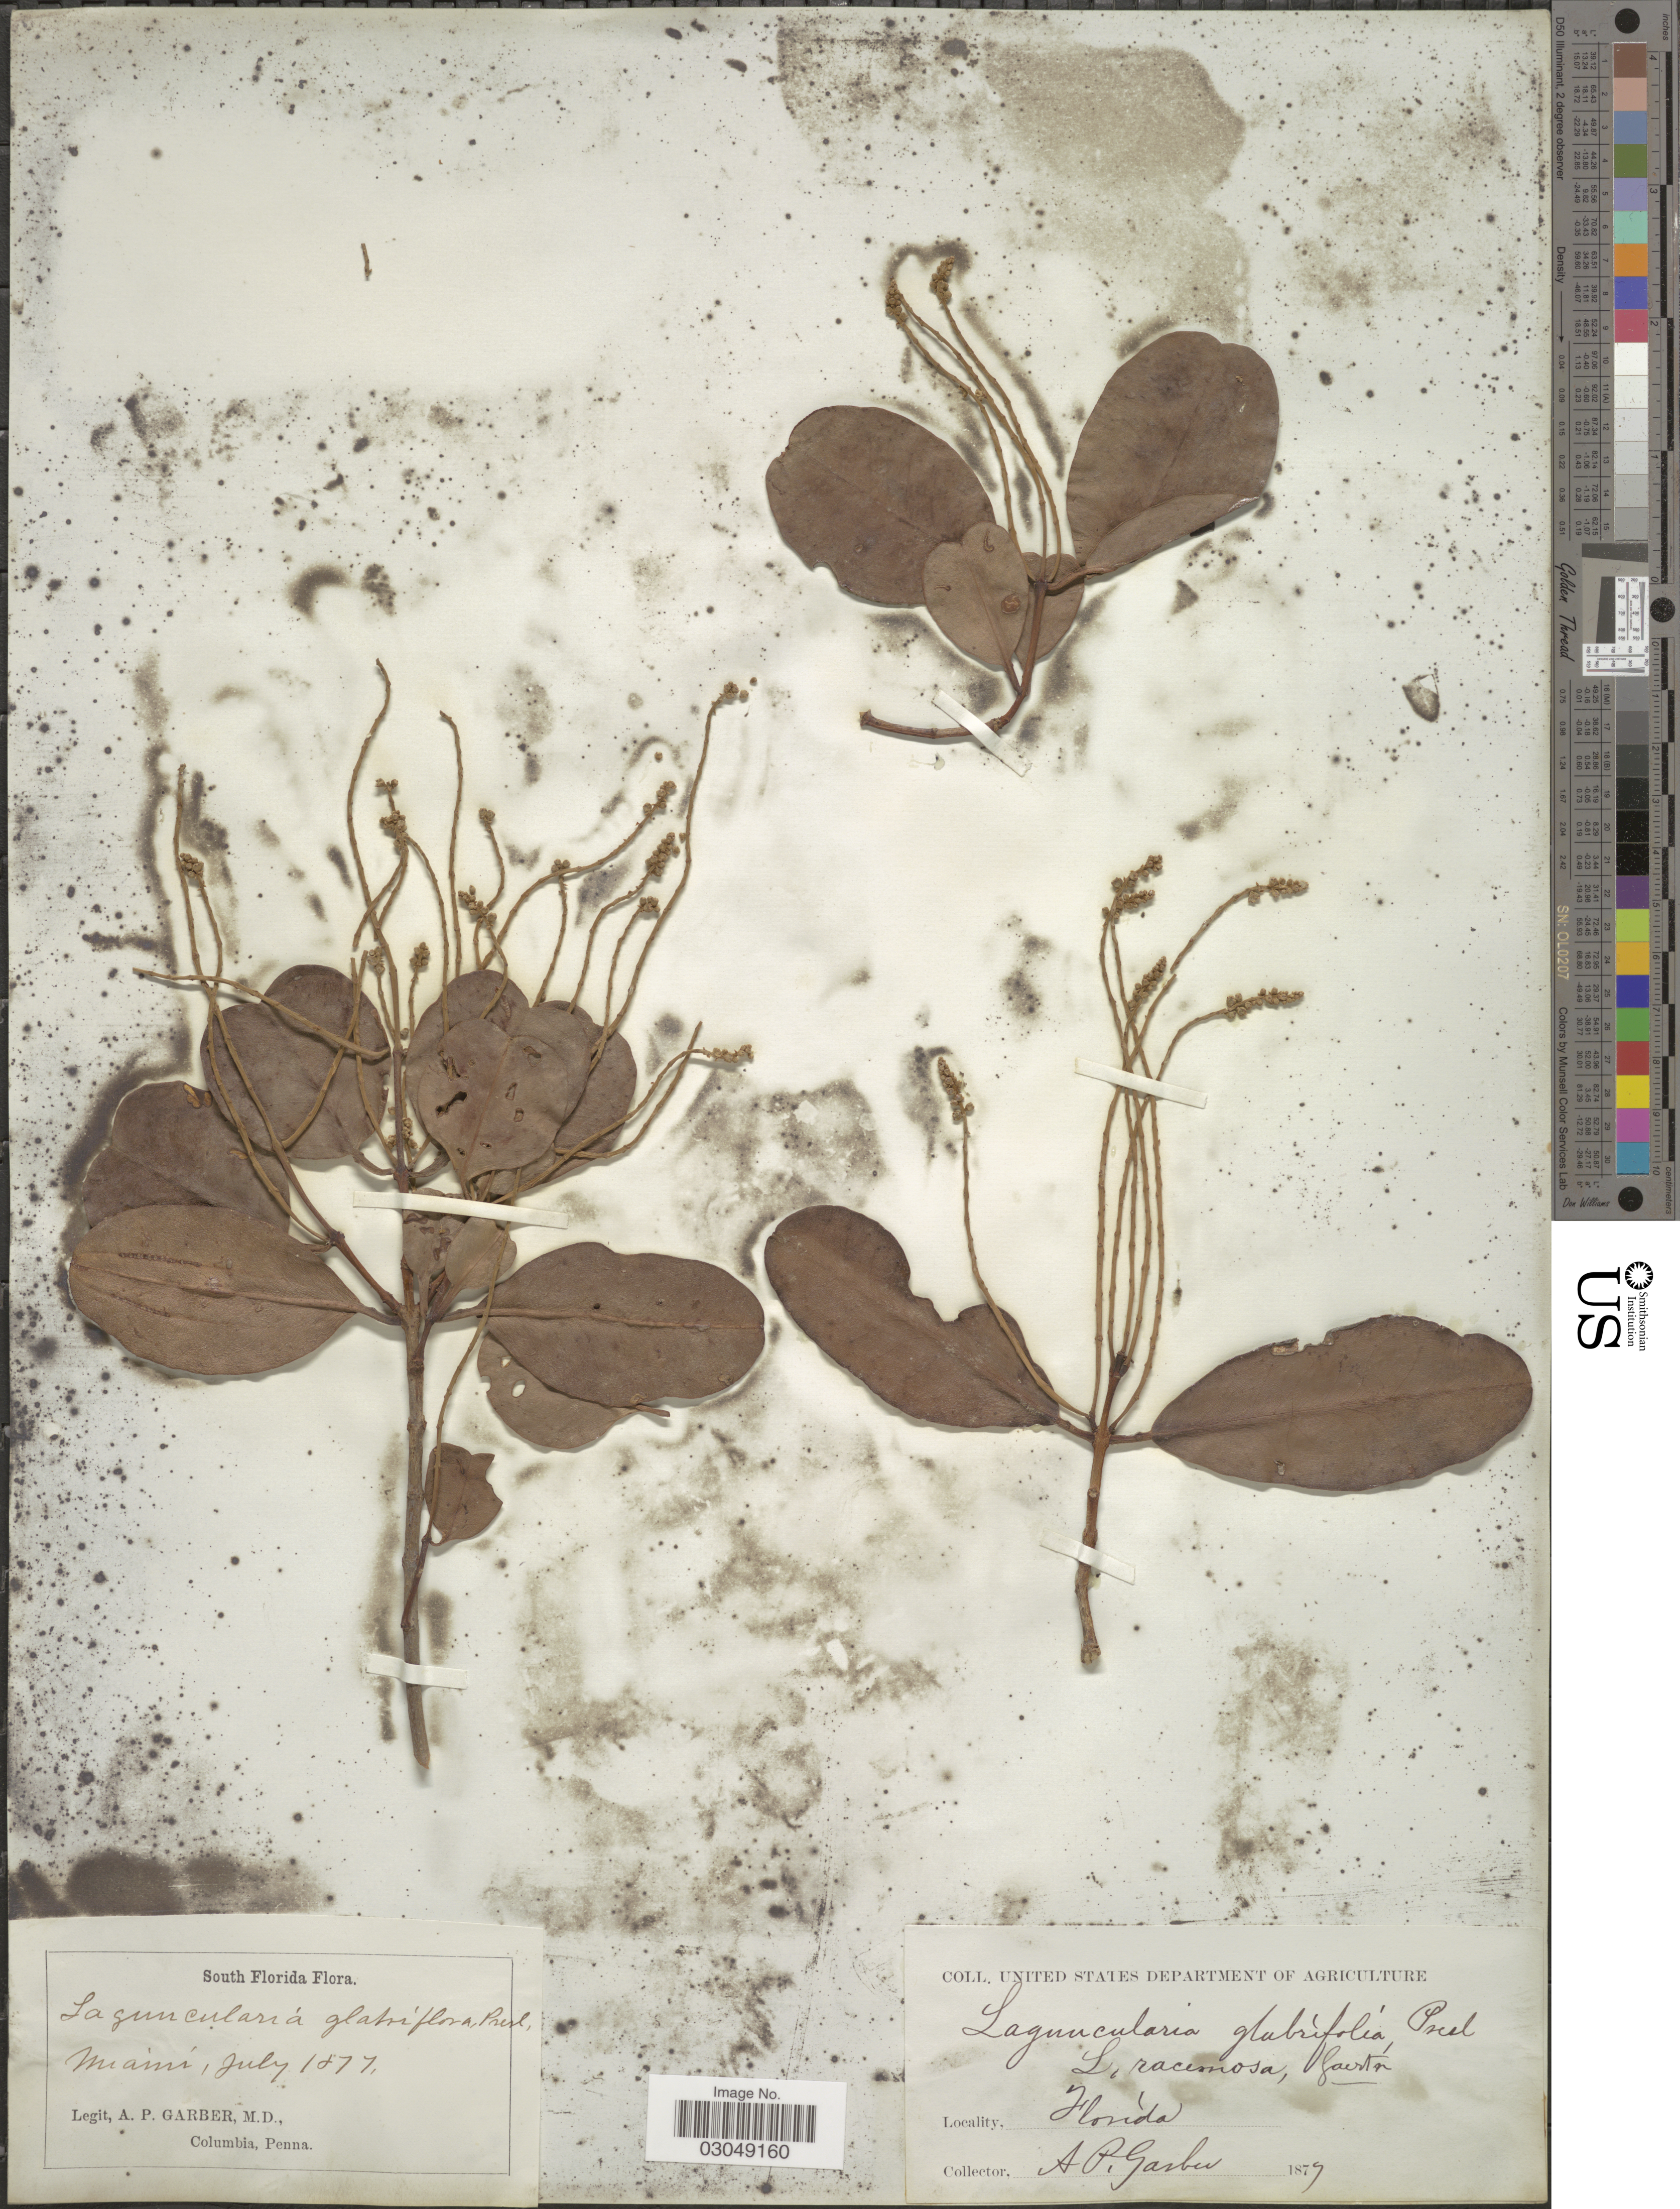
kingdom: Plantae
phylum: Tracheophyta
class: Magnoliopsida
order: Myrtales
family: Combretaceae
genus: Laguncularia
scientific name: Laguncularia racemosa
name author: (L.) C.F. Gaertn.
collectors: A. P. Garber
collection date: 1877-07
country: United States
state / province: Florida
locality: Miami. South Florida.